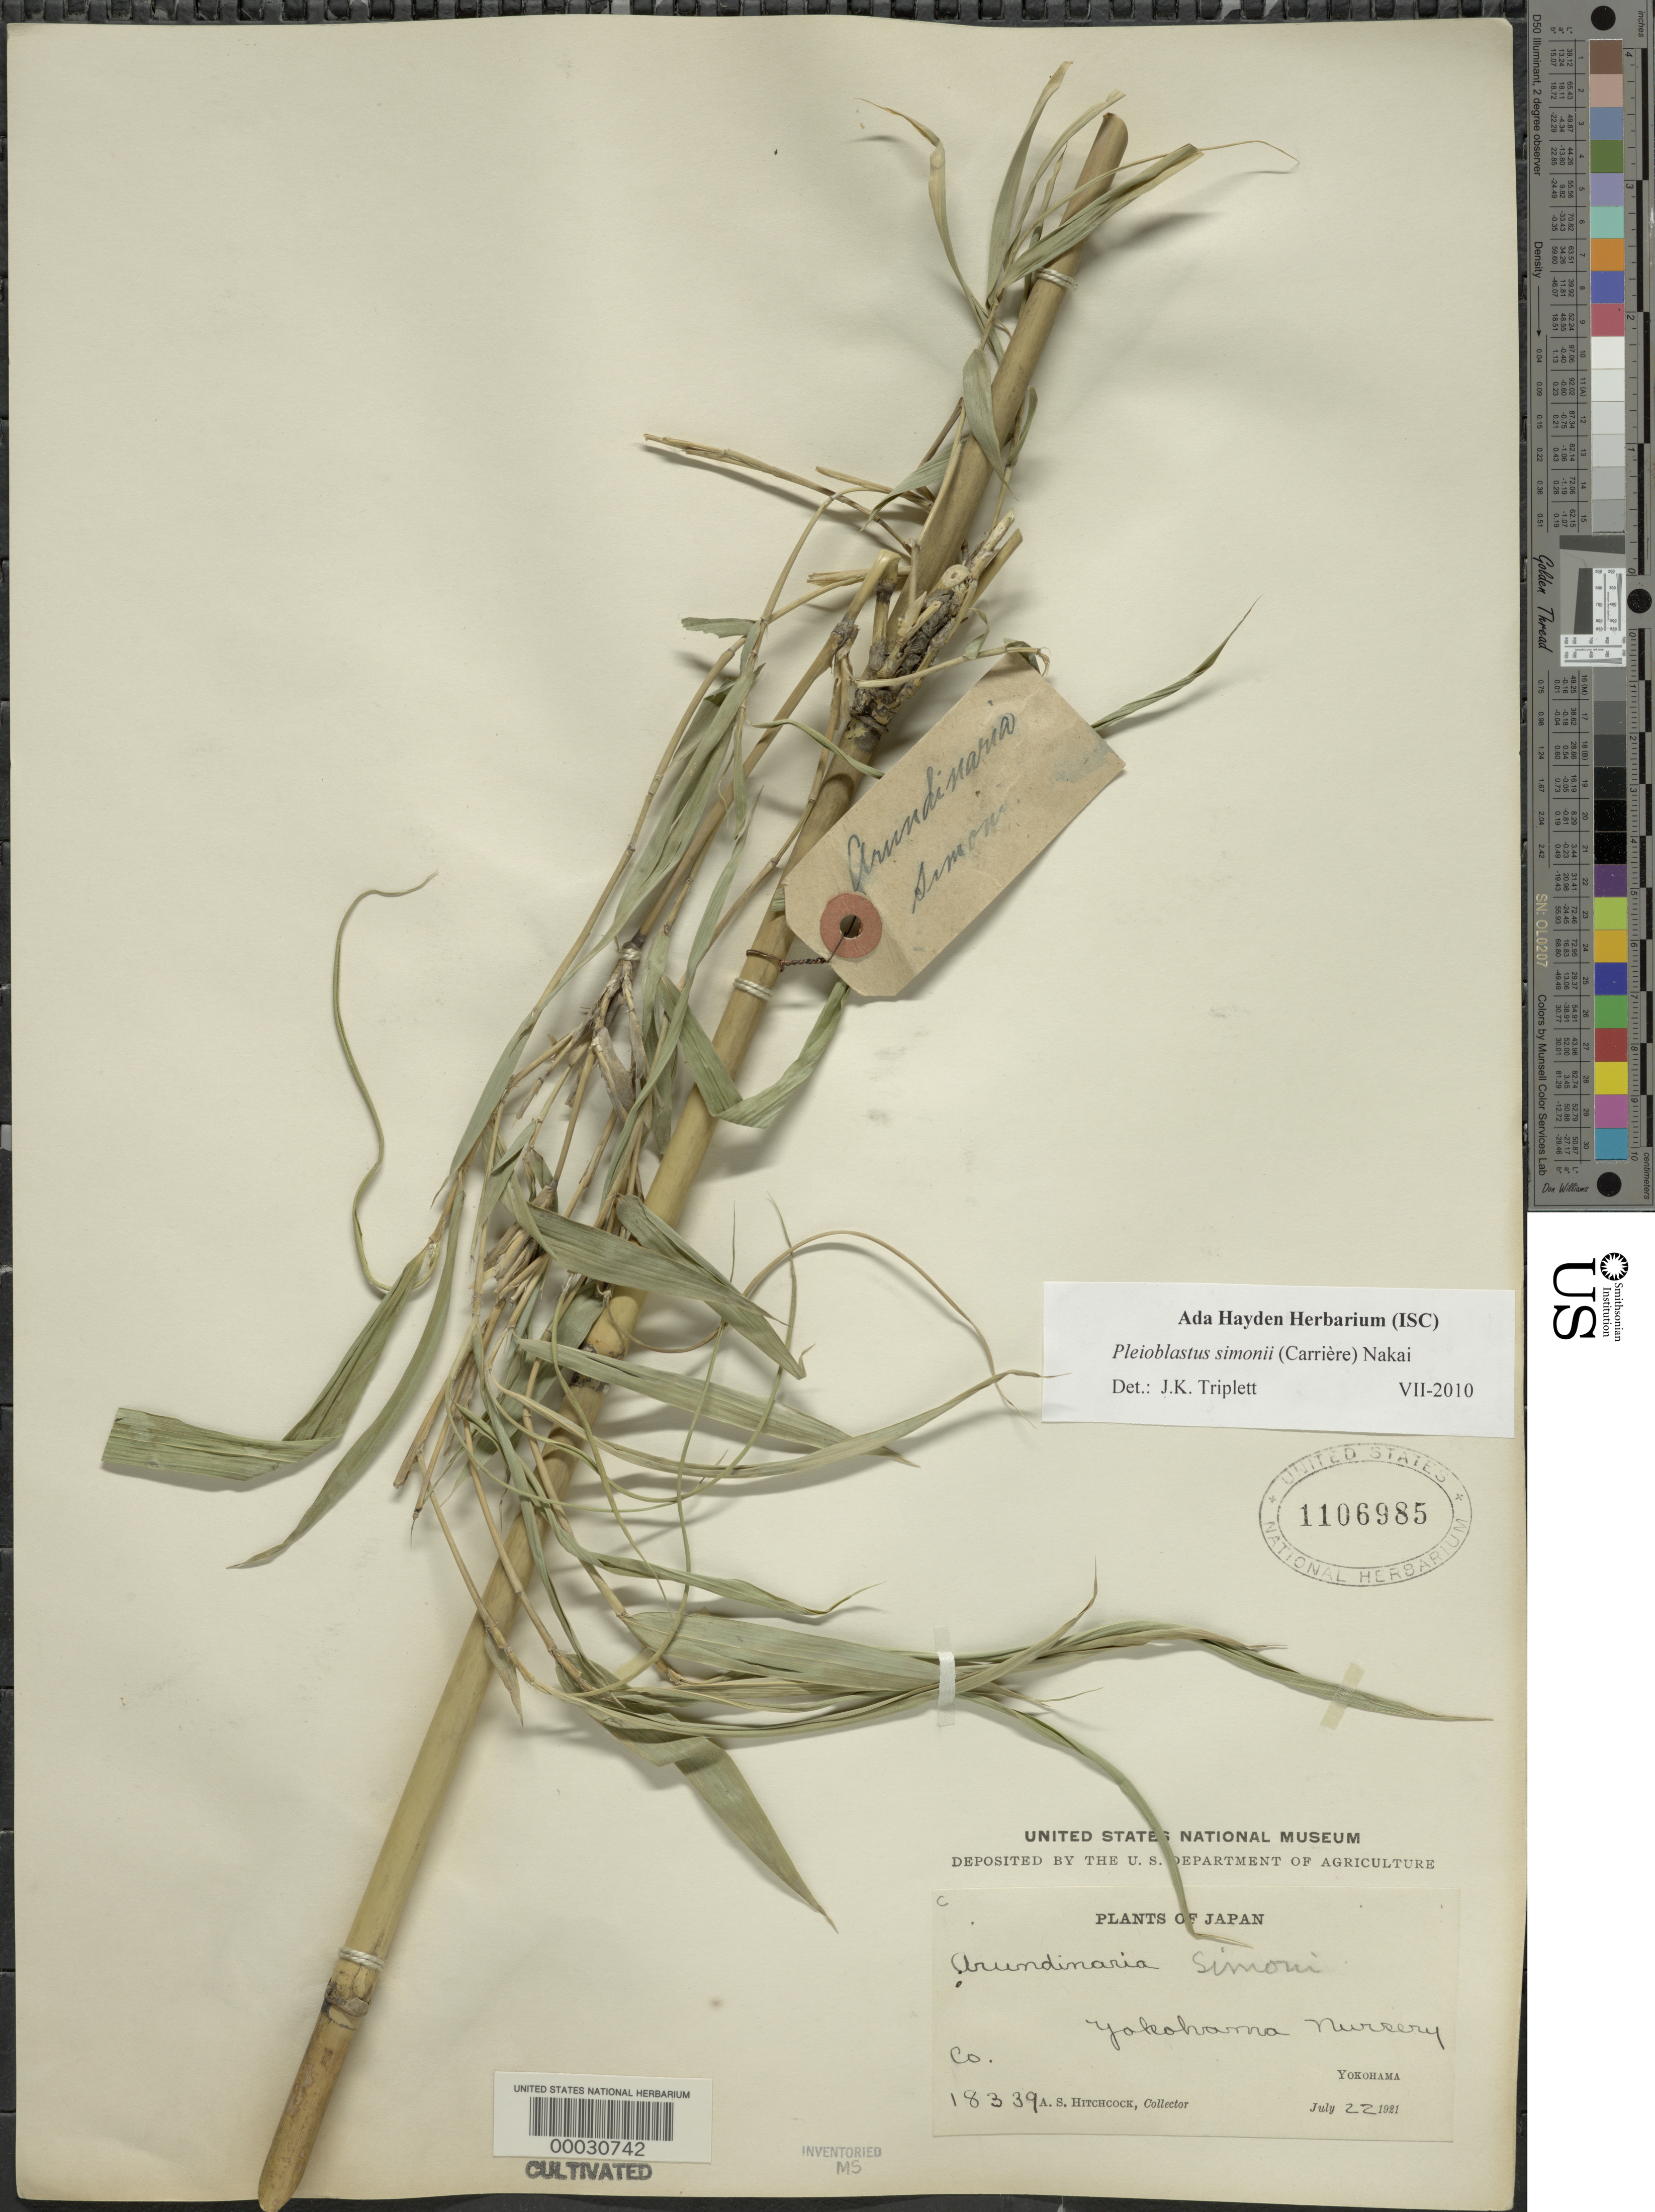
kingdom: Plantae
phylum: Tracheophyta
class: Liliopsida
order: Poales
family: Poaceae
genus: Pleioblastus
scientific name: Pleioblastus simonii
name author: (Carrière) Nakai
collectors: A. S. Hitchcock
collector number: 18339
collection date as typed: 22 Jul 1921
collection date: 1921-07-22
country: Japan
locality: Yokohama nursery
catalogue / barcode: US 1106985